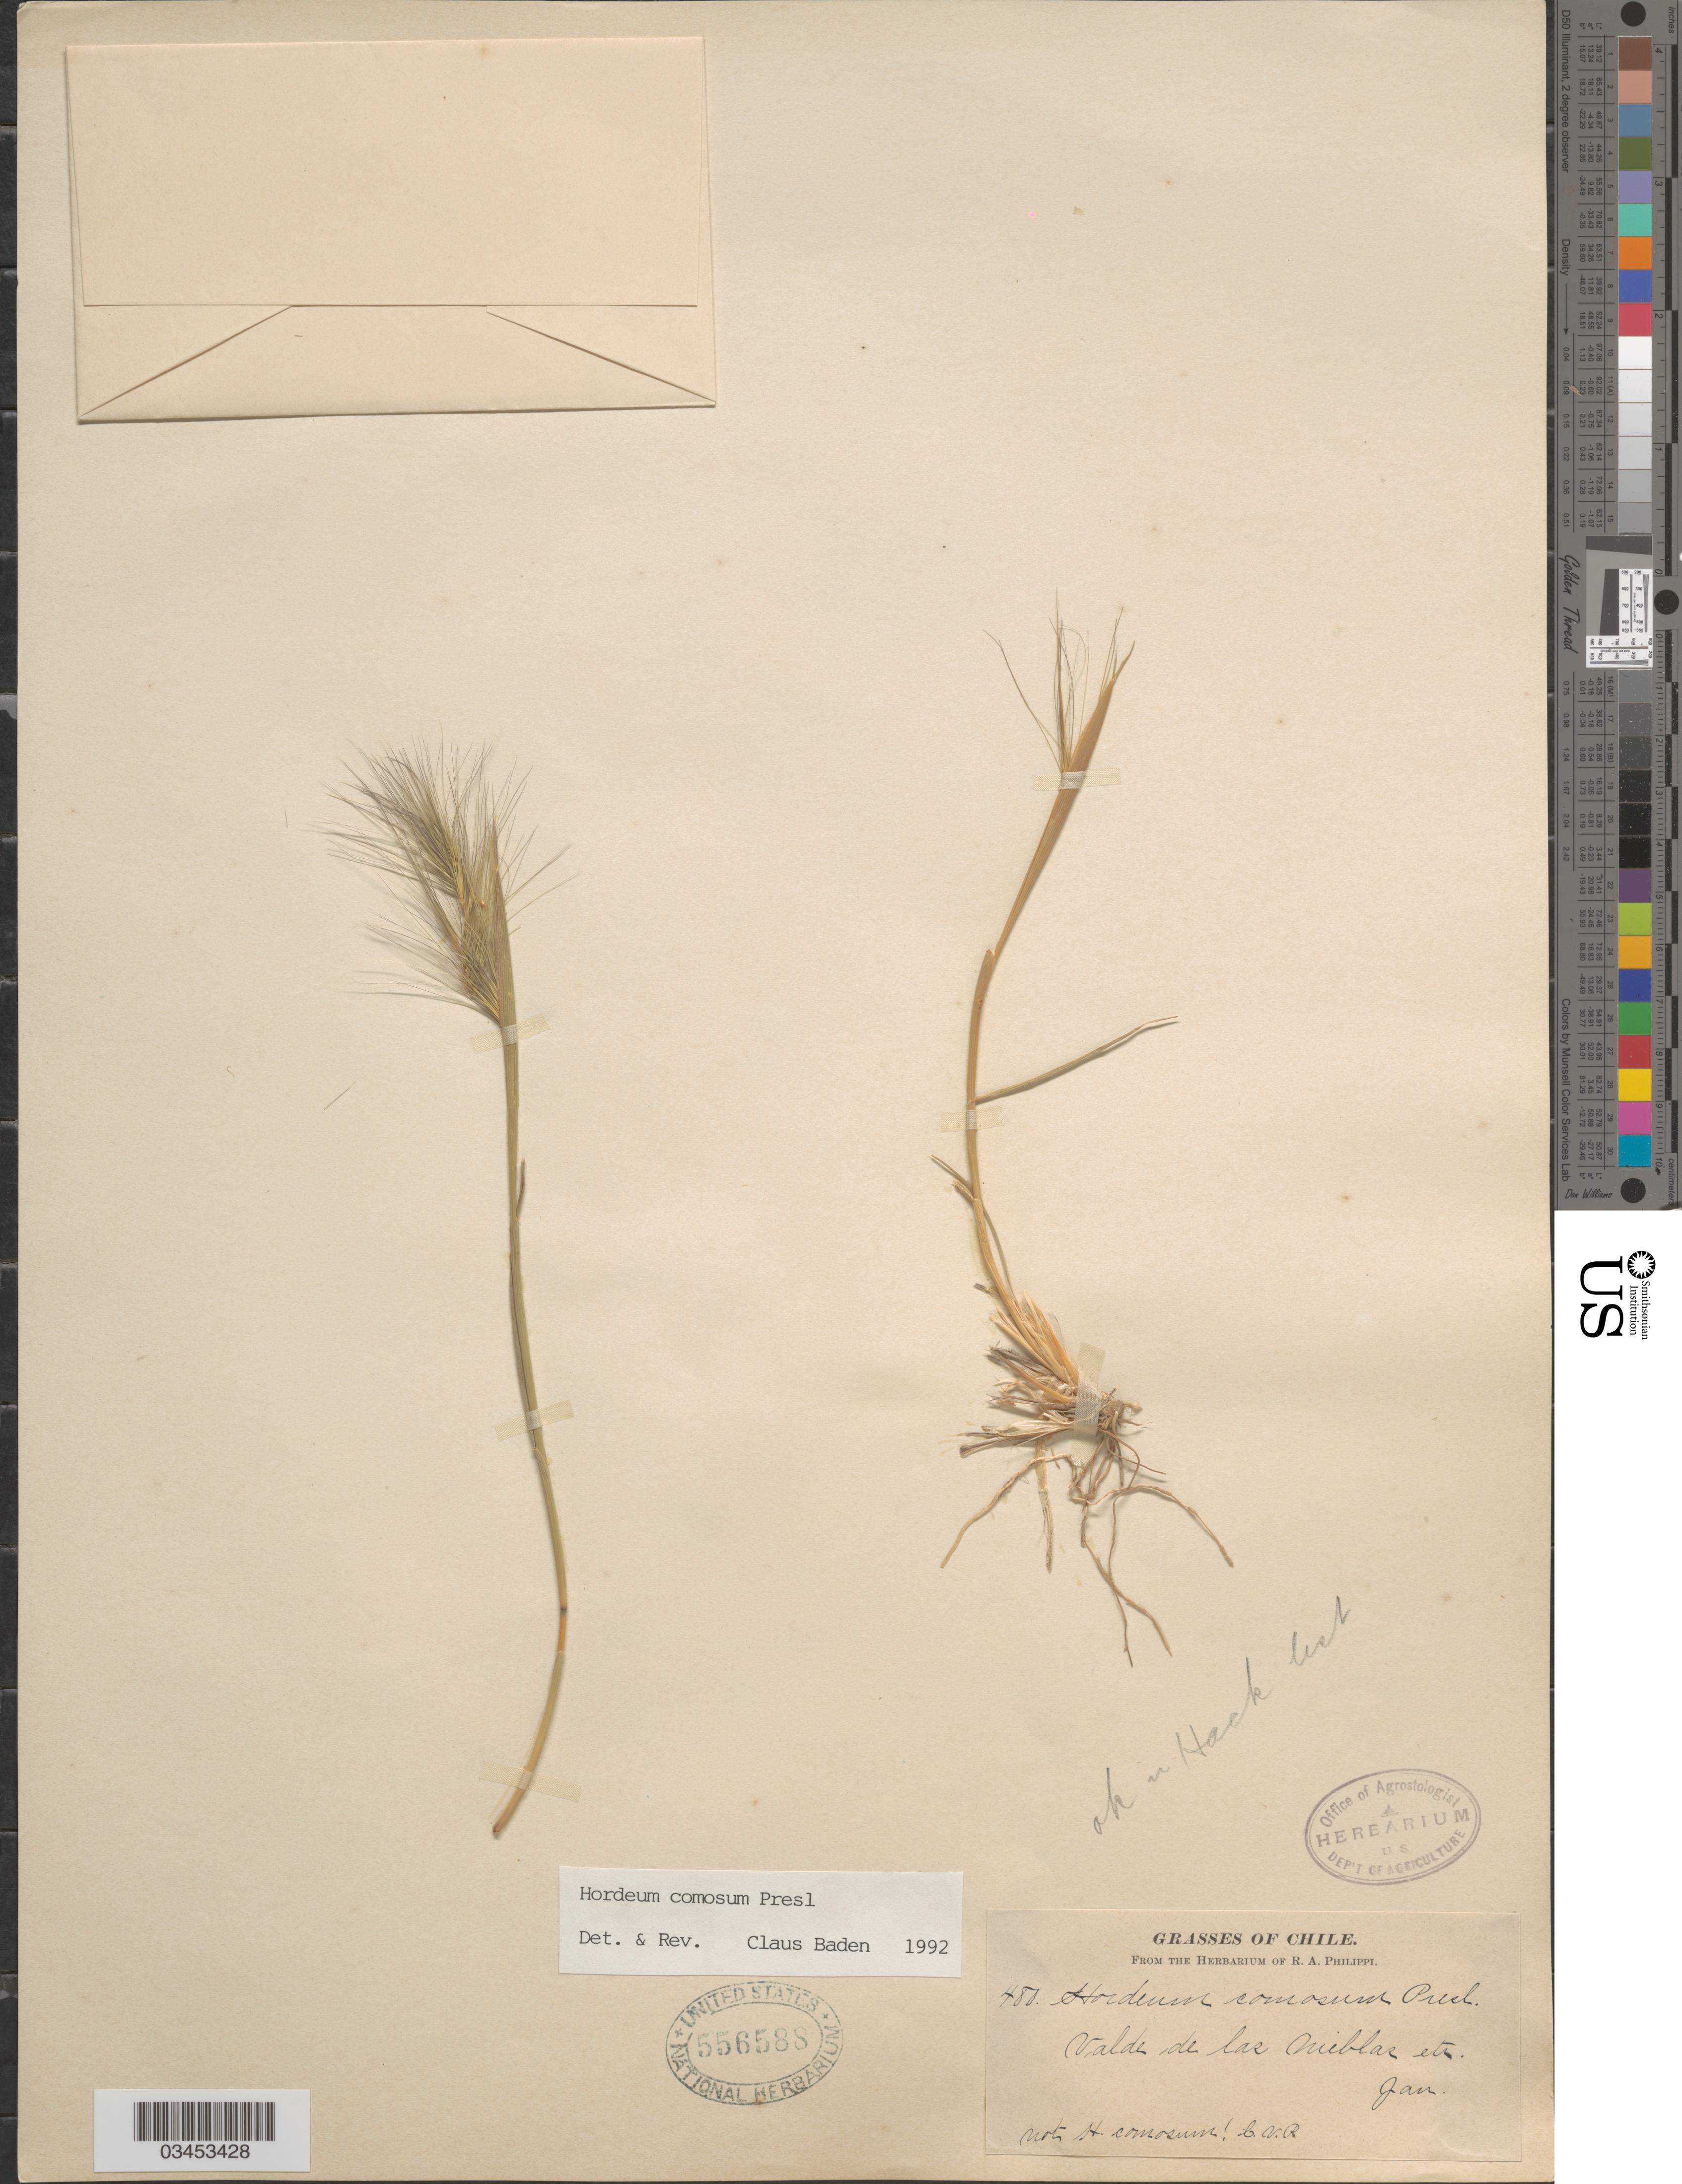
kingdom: Plantae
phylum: Tracheophyta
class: Liliopsida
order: Poales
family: Poaceae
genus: Hordeum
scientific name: Hordeum comosum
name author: J. Presl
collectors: ex. herb. R.A. Philippi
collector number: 480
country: Chile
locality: Valde de las Miblar etr.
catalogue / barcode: US 556588